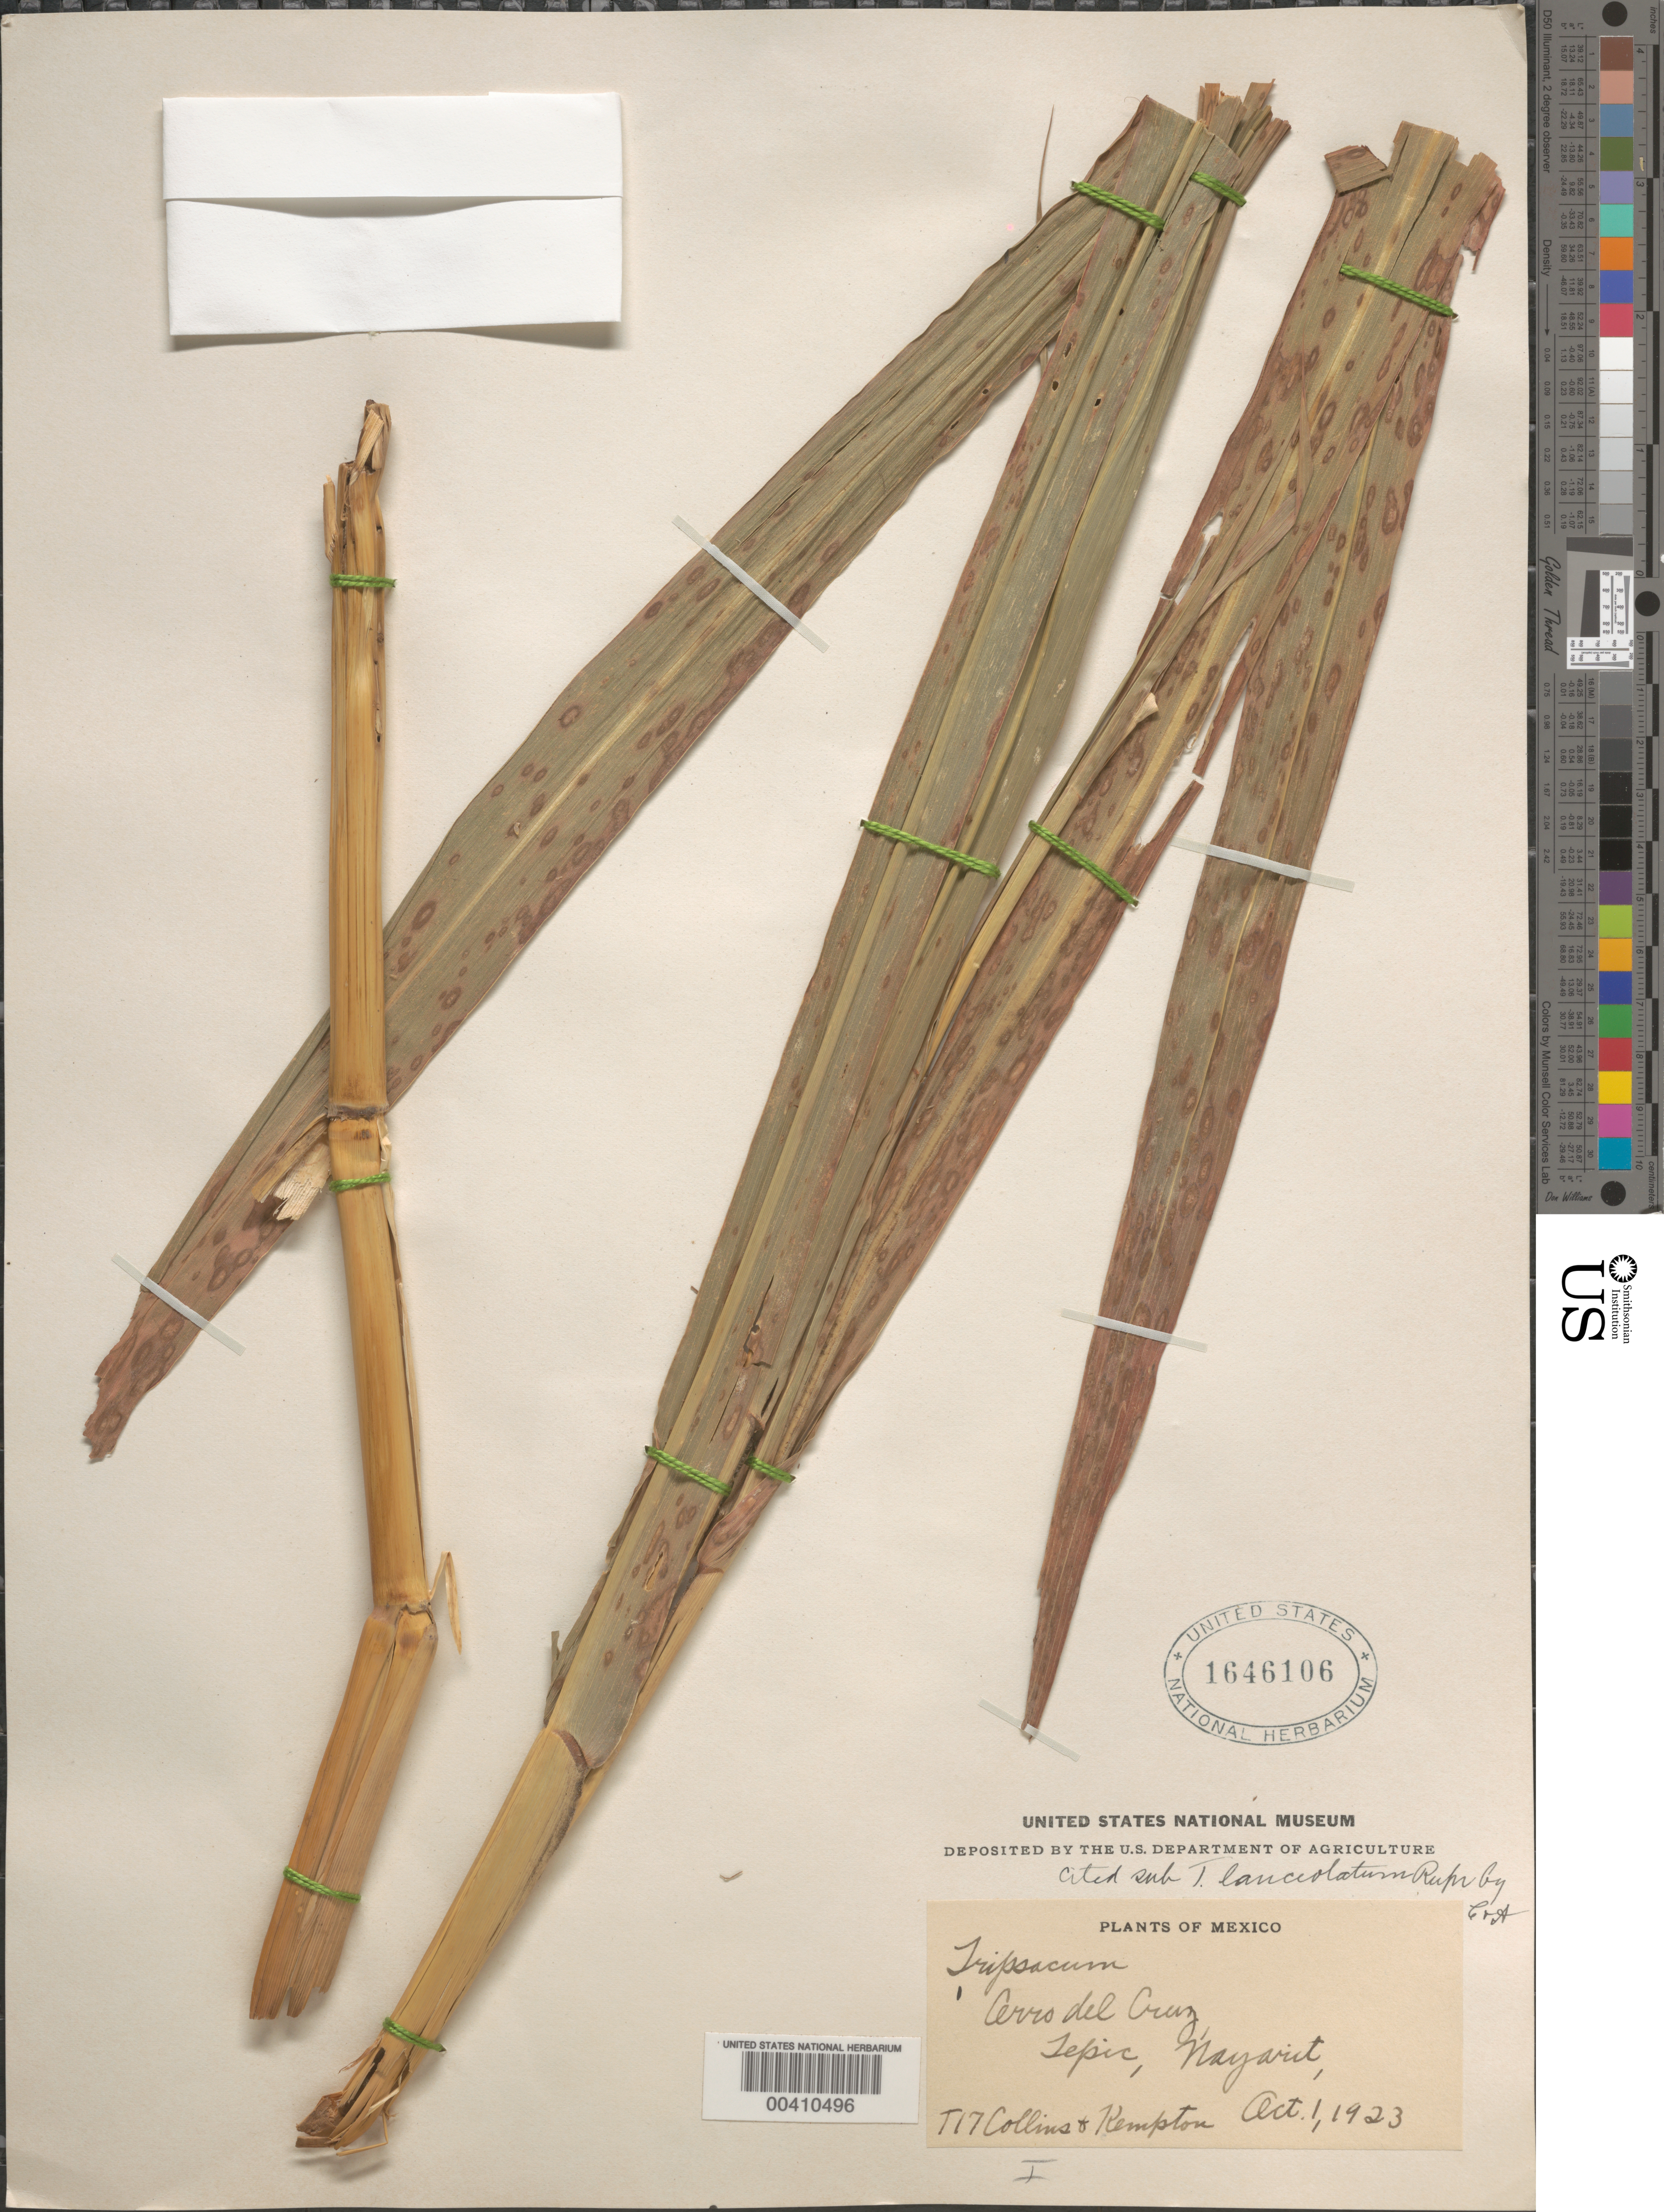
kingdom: Plantae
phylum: Tracheophyta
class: Liliopsida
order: Poales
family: Poaceae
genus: Tripsacum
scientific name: Tripsacum lanceolatum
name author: Rupr. ex E. Fourn.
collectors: -. Collins & Kempton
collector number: T17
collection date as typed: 1 Oct 1923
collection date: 1923-10-01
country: Mexico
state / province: Nayarit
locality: Cerro del Cruz, Tepic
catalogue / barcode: US 1646106